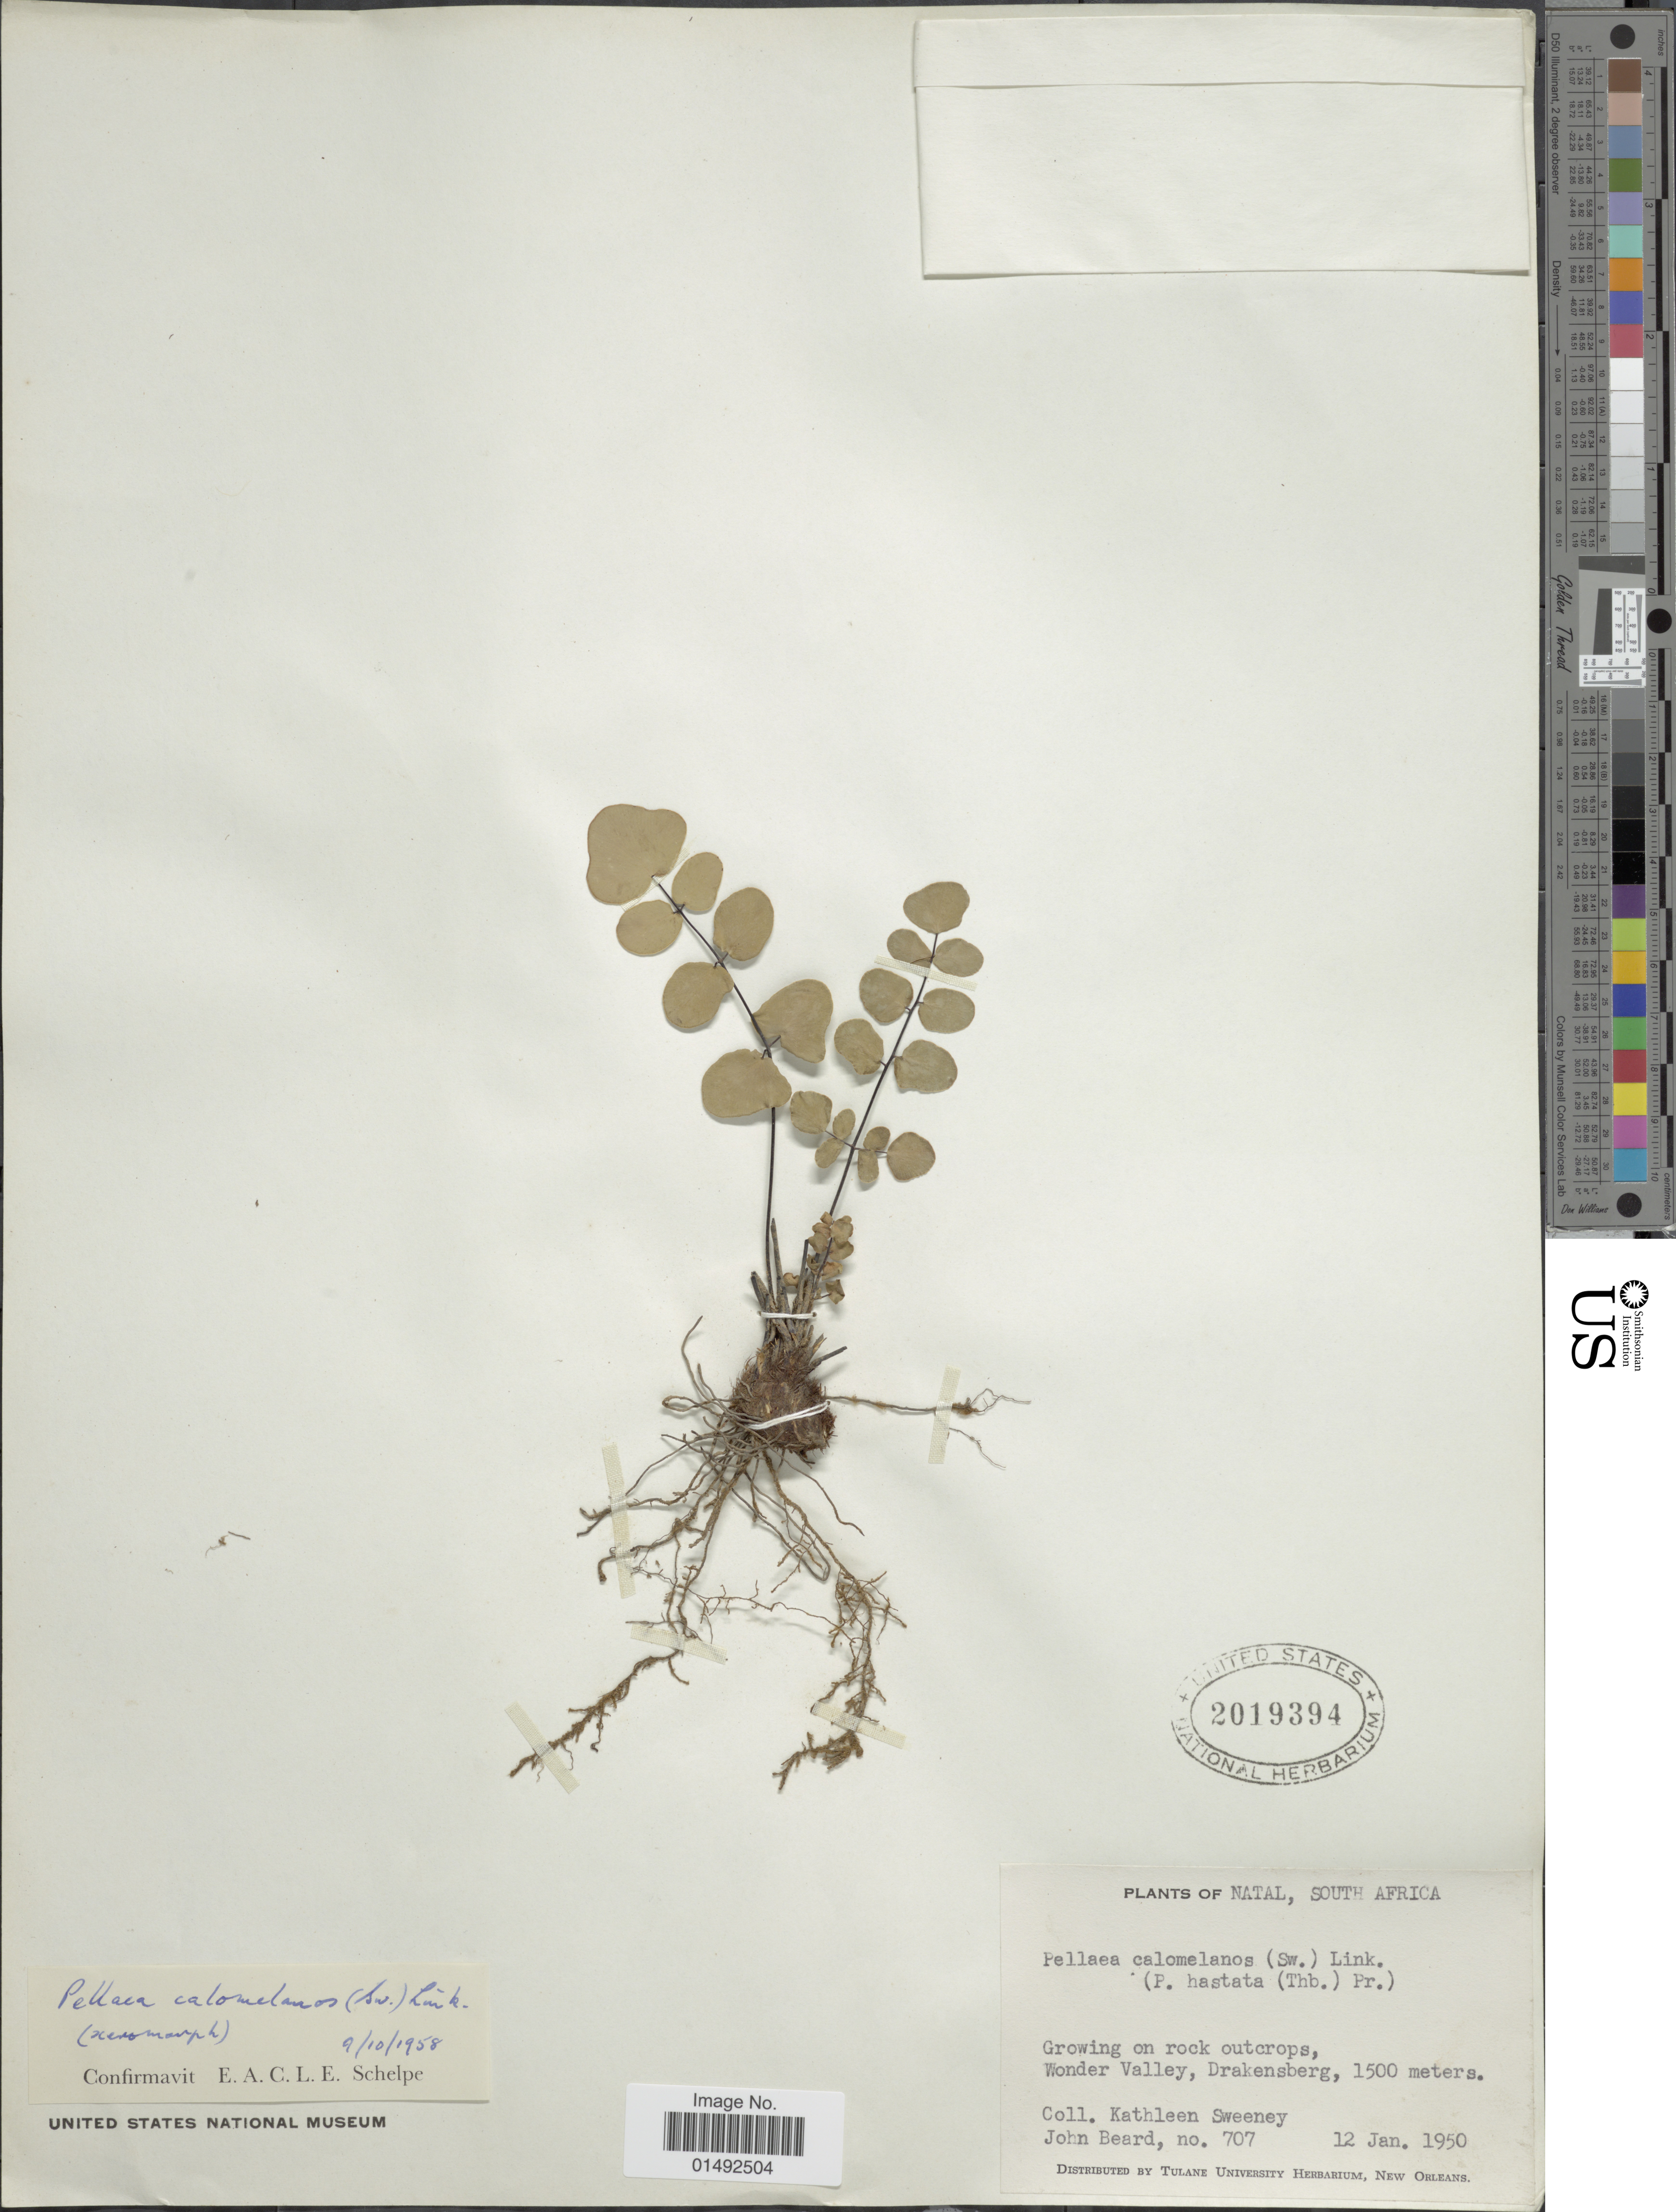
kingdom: Plantae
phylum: Tracheophyta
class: Polypodiopsida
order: Polypodiales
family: Pteridaceae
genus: Pellaea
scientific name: Pellaea calomelanos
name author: (Sw.) Link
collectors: K. Sweeney & J. Beard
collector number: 707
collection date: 1950-01-12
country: South Africa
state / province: KwaZulu-Natal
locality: Natal, Wodner Valley, Drakensberg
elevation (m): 1500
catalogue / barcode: US 2019394